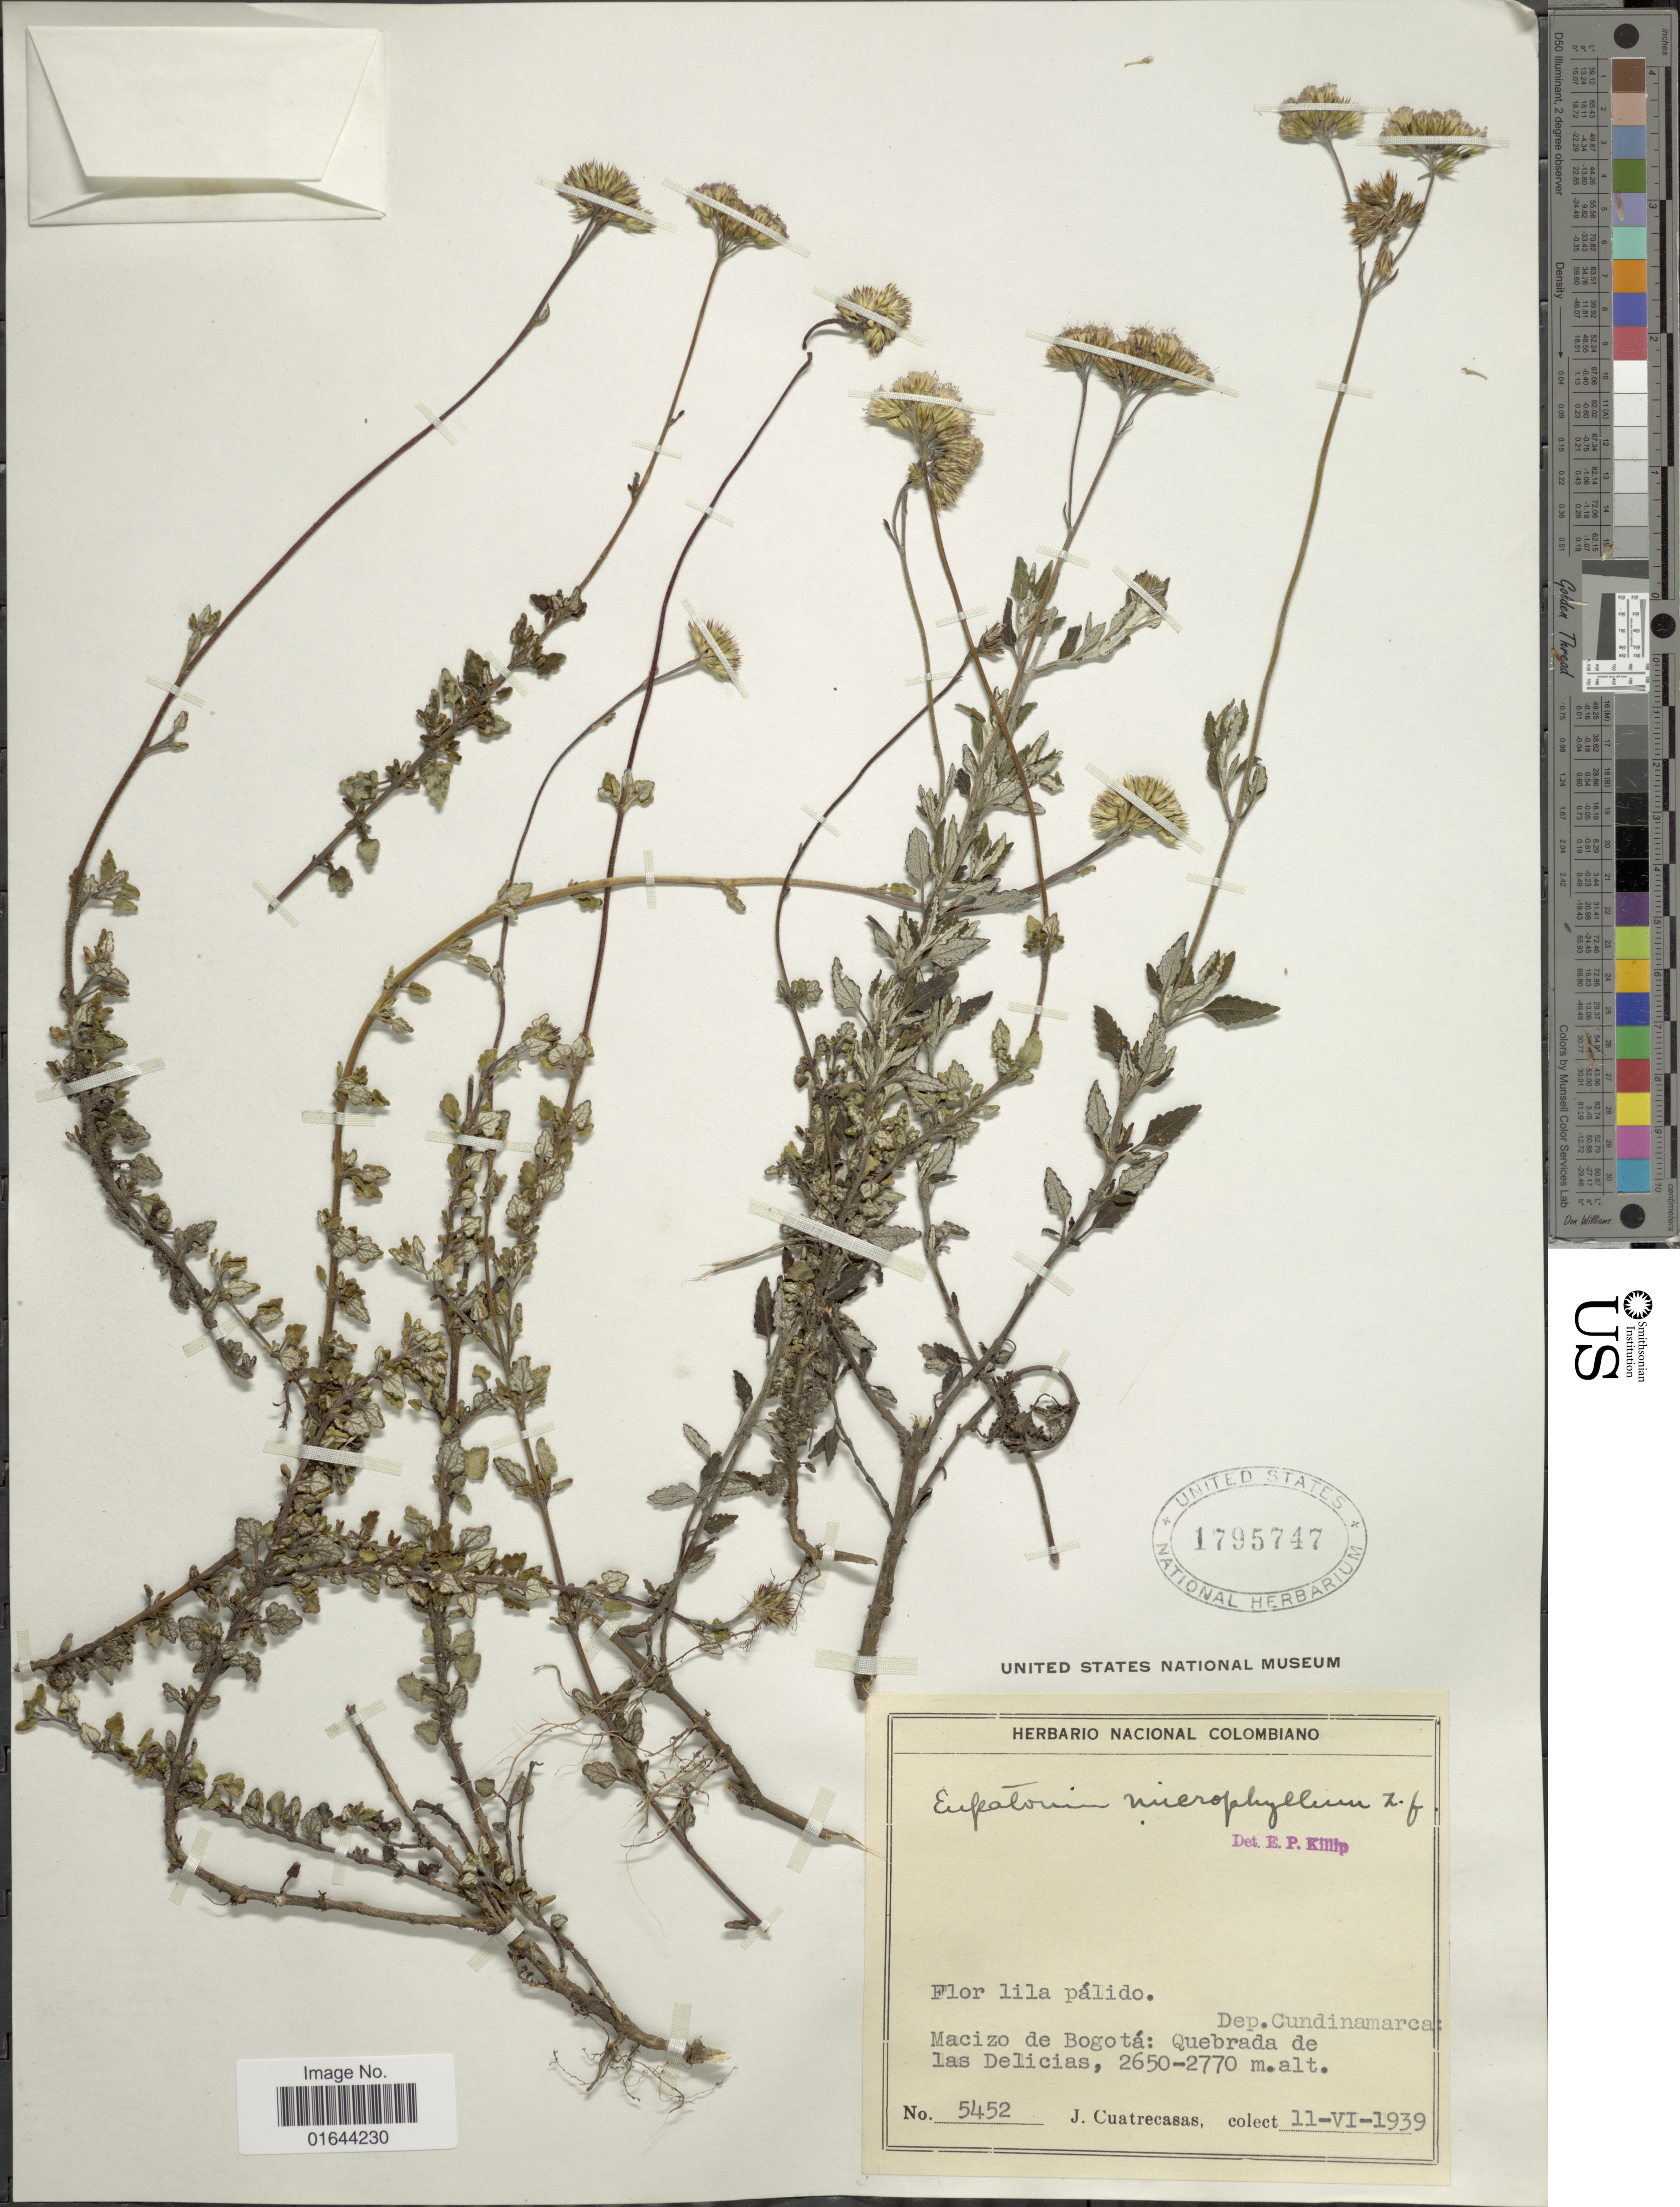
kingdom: Plantae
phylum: Tracheophyta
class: Magnoliopsida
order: Asterales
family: Asteraceae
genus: Lourteigia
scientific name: Lourteigia microphylla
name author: (L. f.) R.M. King & H. Rob.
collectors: J. Cuatrecasas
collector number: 5452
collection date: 1939-06-11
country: Colombia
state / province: Cundinamarca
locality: Macizo de Bogota: Quebrada de las Delicias. Dep, Cundinamarca.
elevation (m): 2650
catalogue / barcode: US 1795747